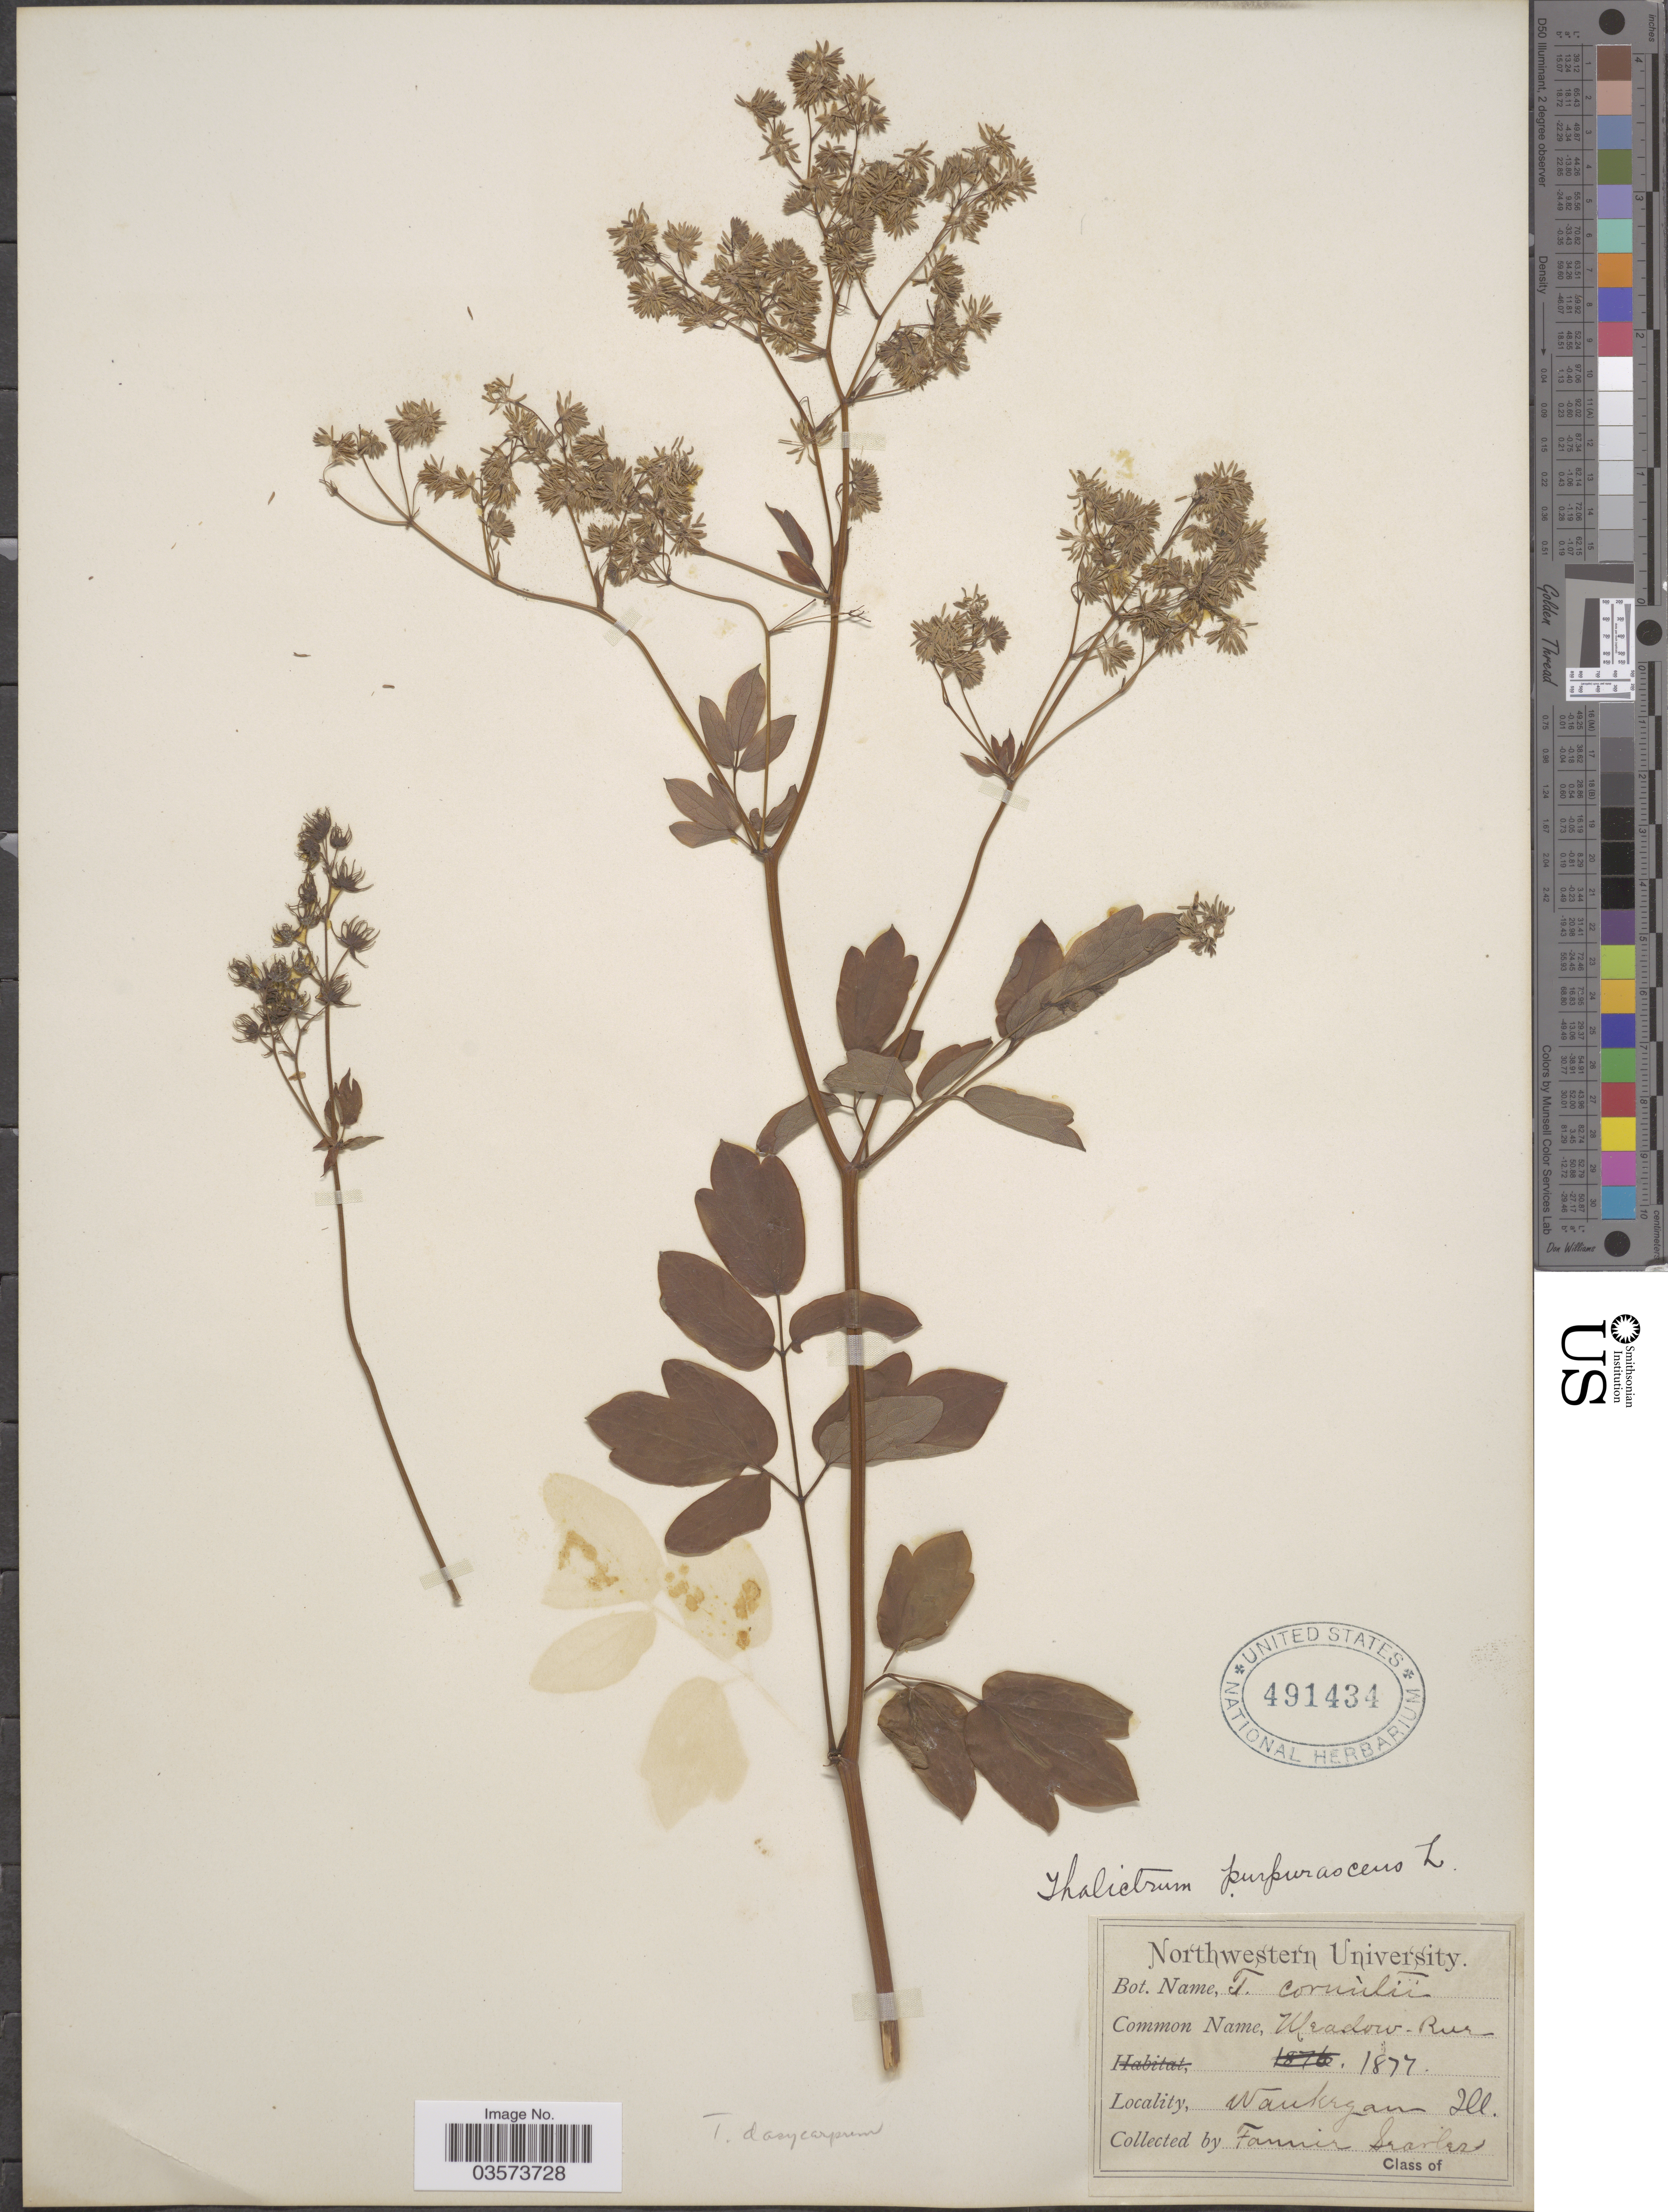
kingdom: Plantae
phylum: Tracheophyta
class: Magnoliopsida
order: Ranunculales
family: Ranunculaceae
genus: Thalictrum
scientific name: Thalictrum dasycarpum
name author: Fisch. & Avé-Lall.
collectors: F. Searles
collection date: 1877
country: United States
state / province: Illinois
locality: Waukegan.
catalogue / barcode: US 491434